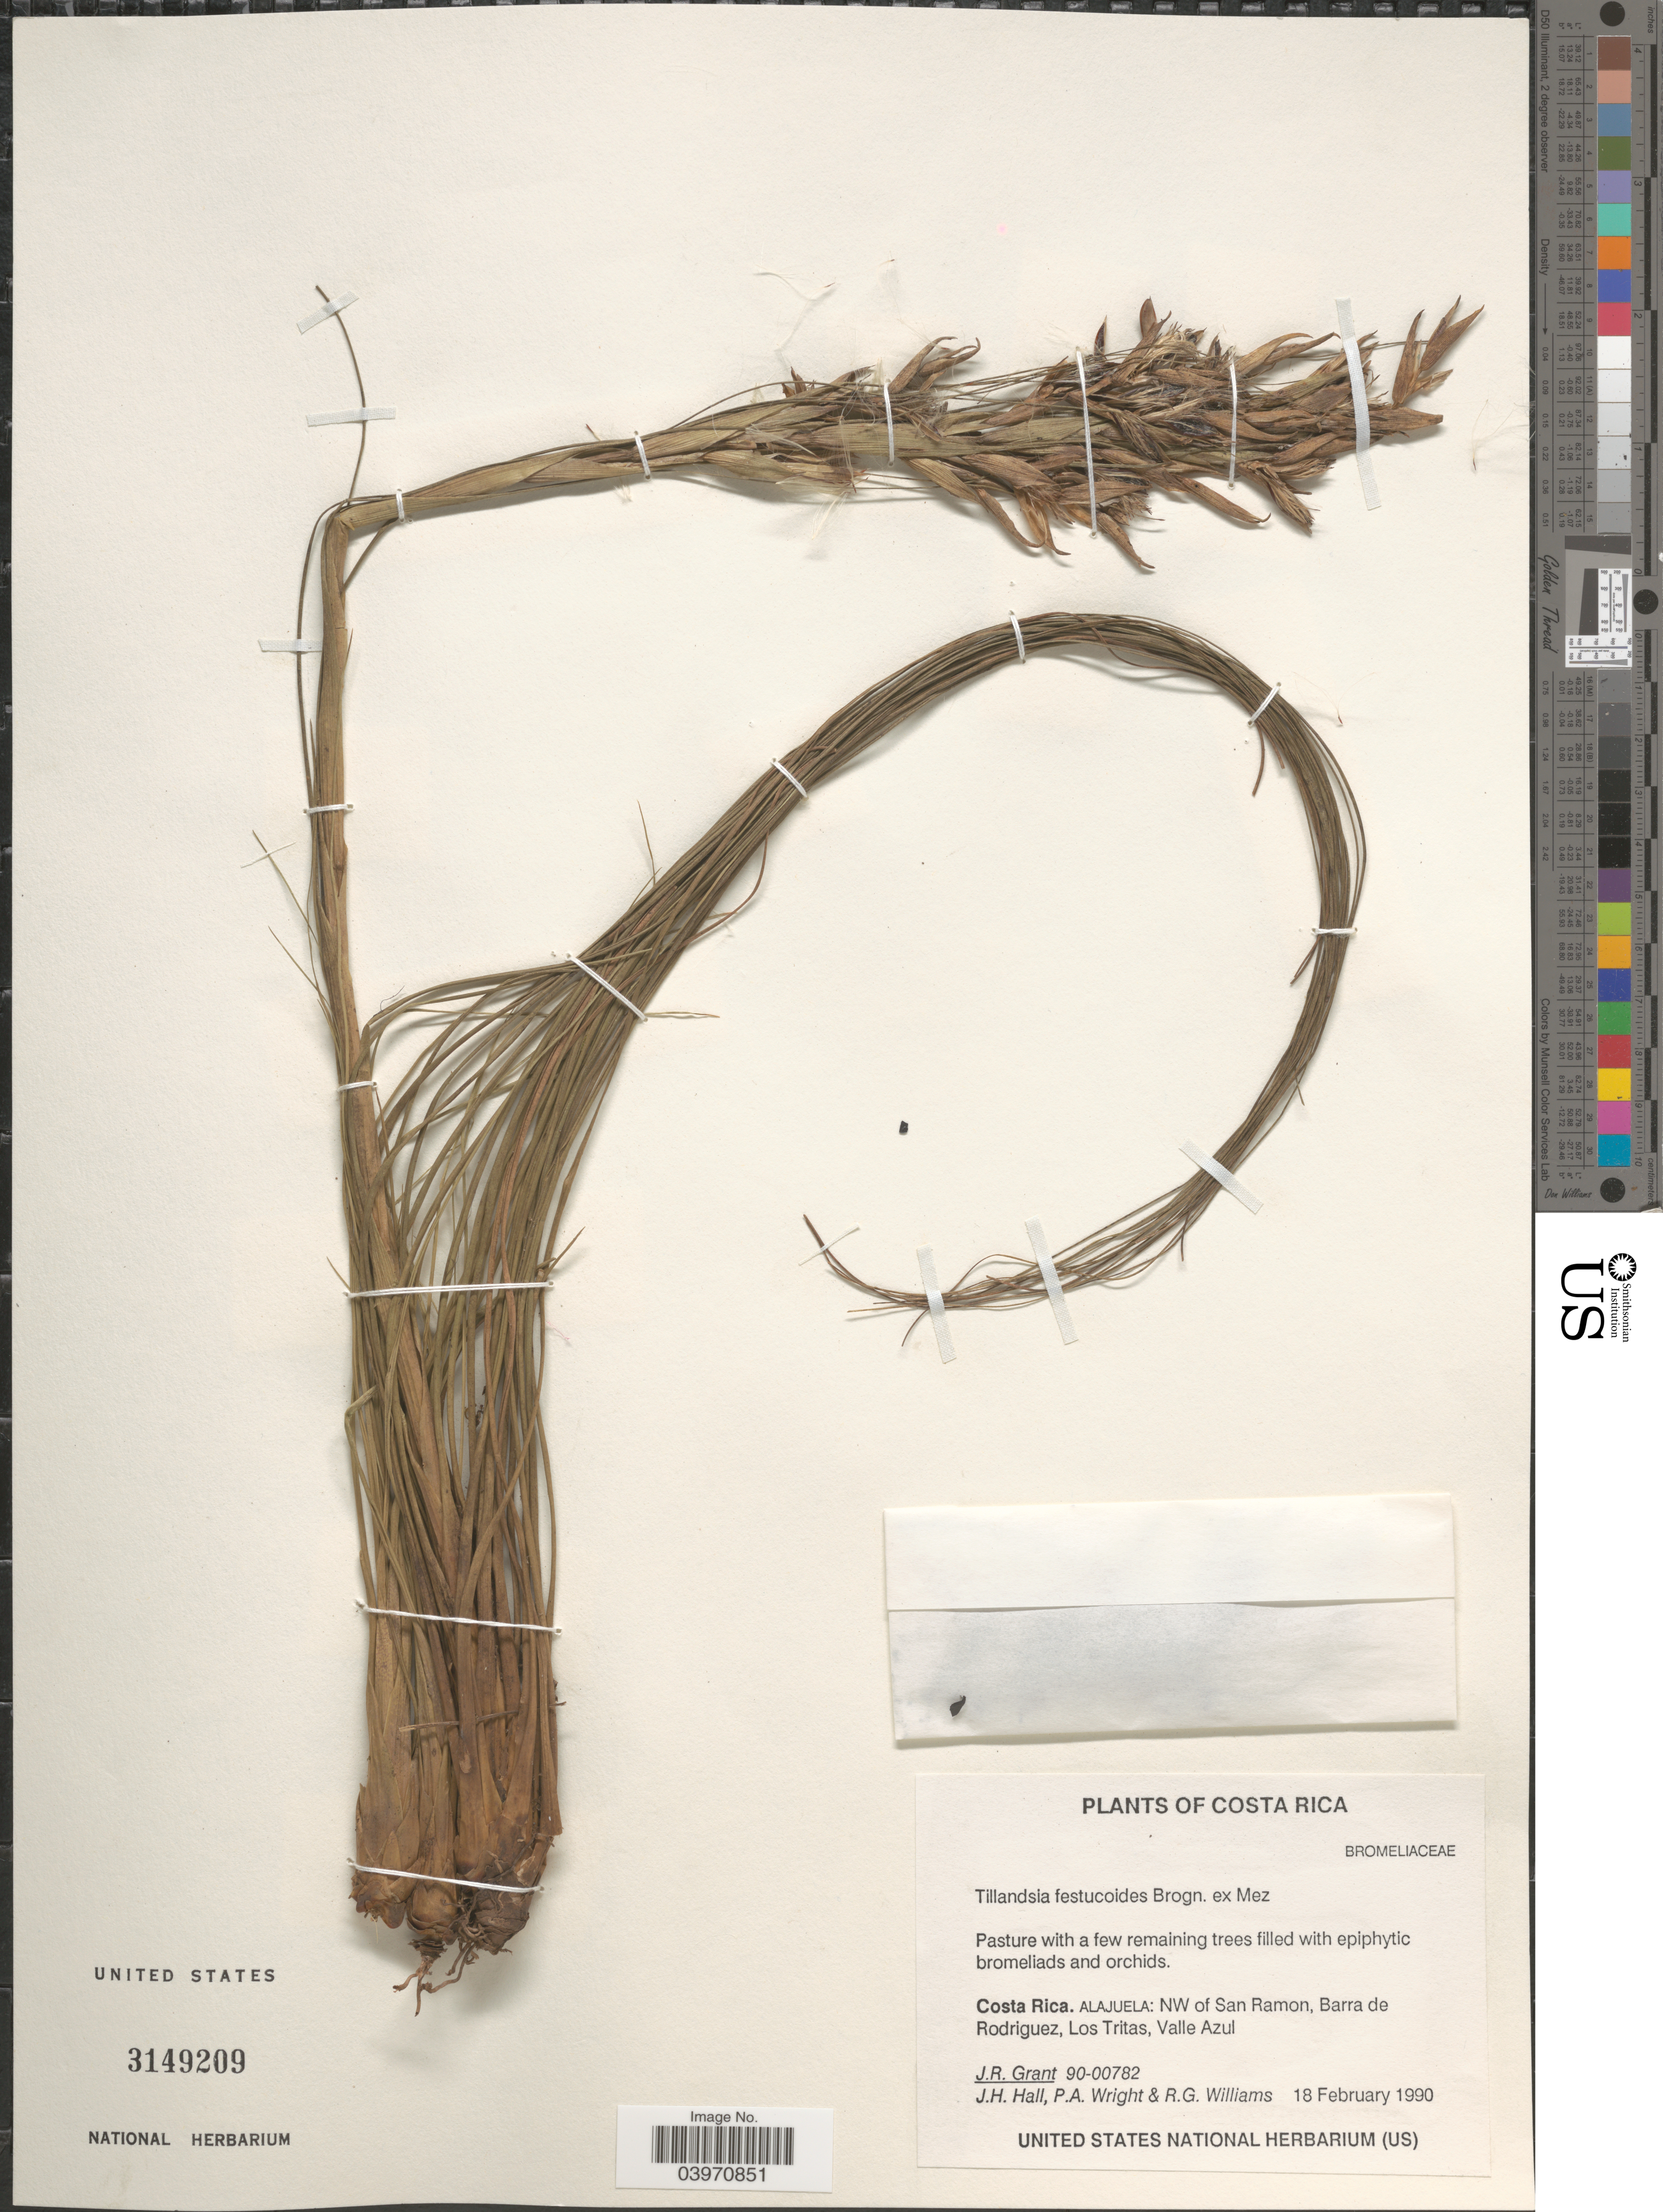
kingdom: Plantae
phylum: Tracheophyta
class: Liliopsida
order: Poales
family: Bromeliaceae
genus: Tillandsia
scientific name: Tillandsia festucoides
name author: Brongn. ex Mez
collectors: J. Grant, J. Hall, P. A. Wright & R. G. Williams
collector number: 90-00782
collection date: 1990-02-18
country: Costa Rica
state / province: Alajuela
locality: NW of San Ramon, Barra de Rodriguez, Los Tritas, Valle Azul.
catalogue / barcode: US 3149209